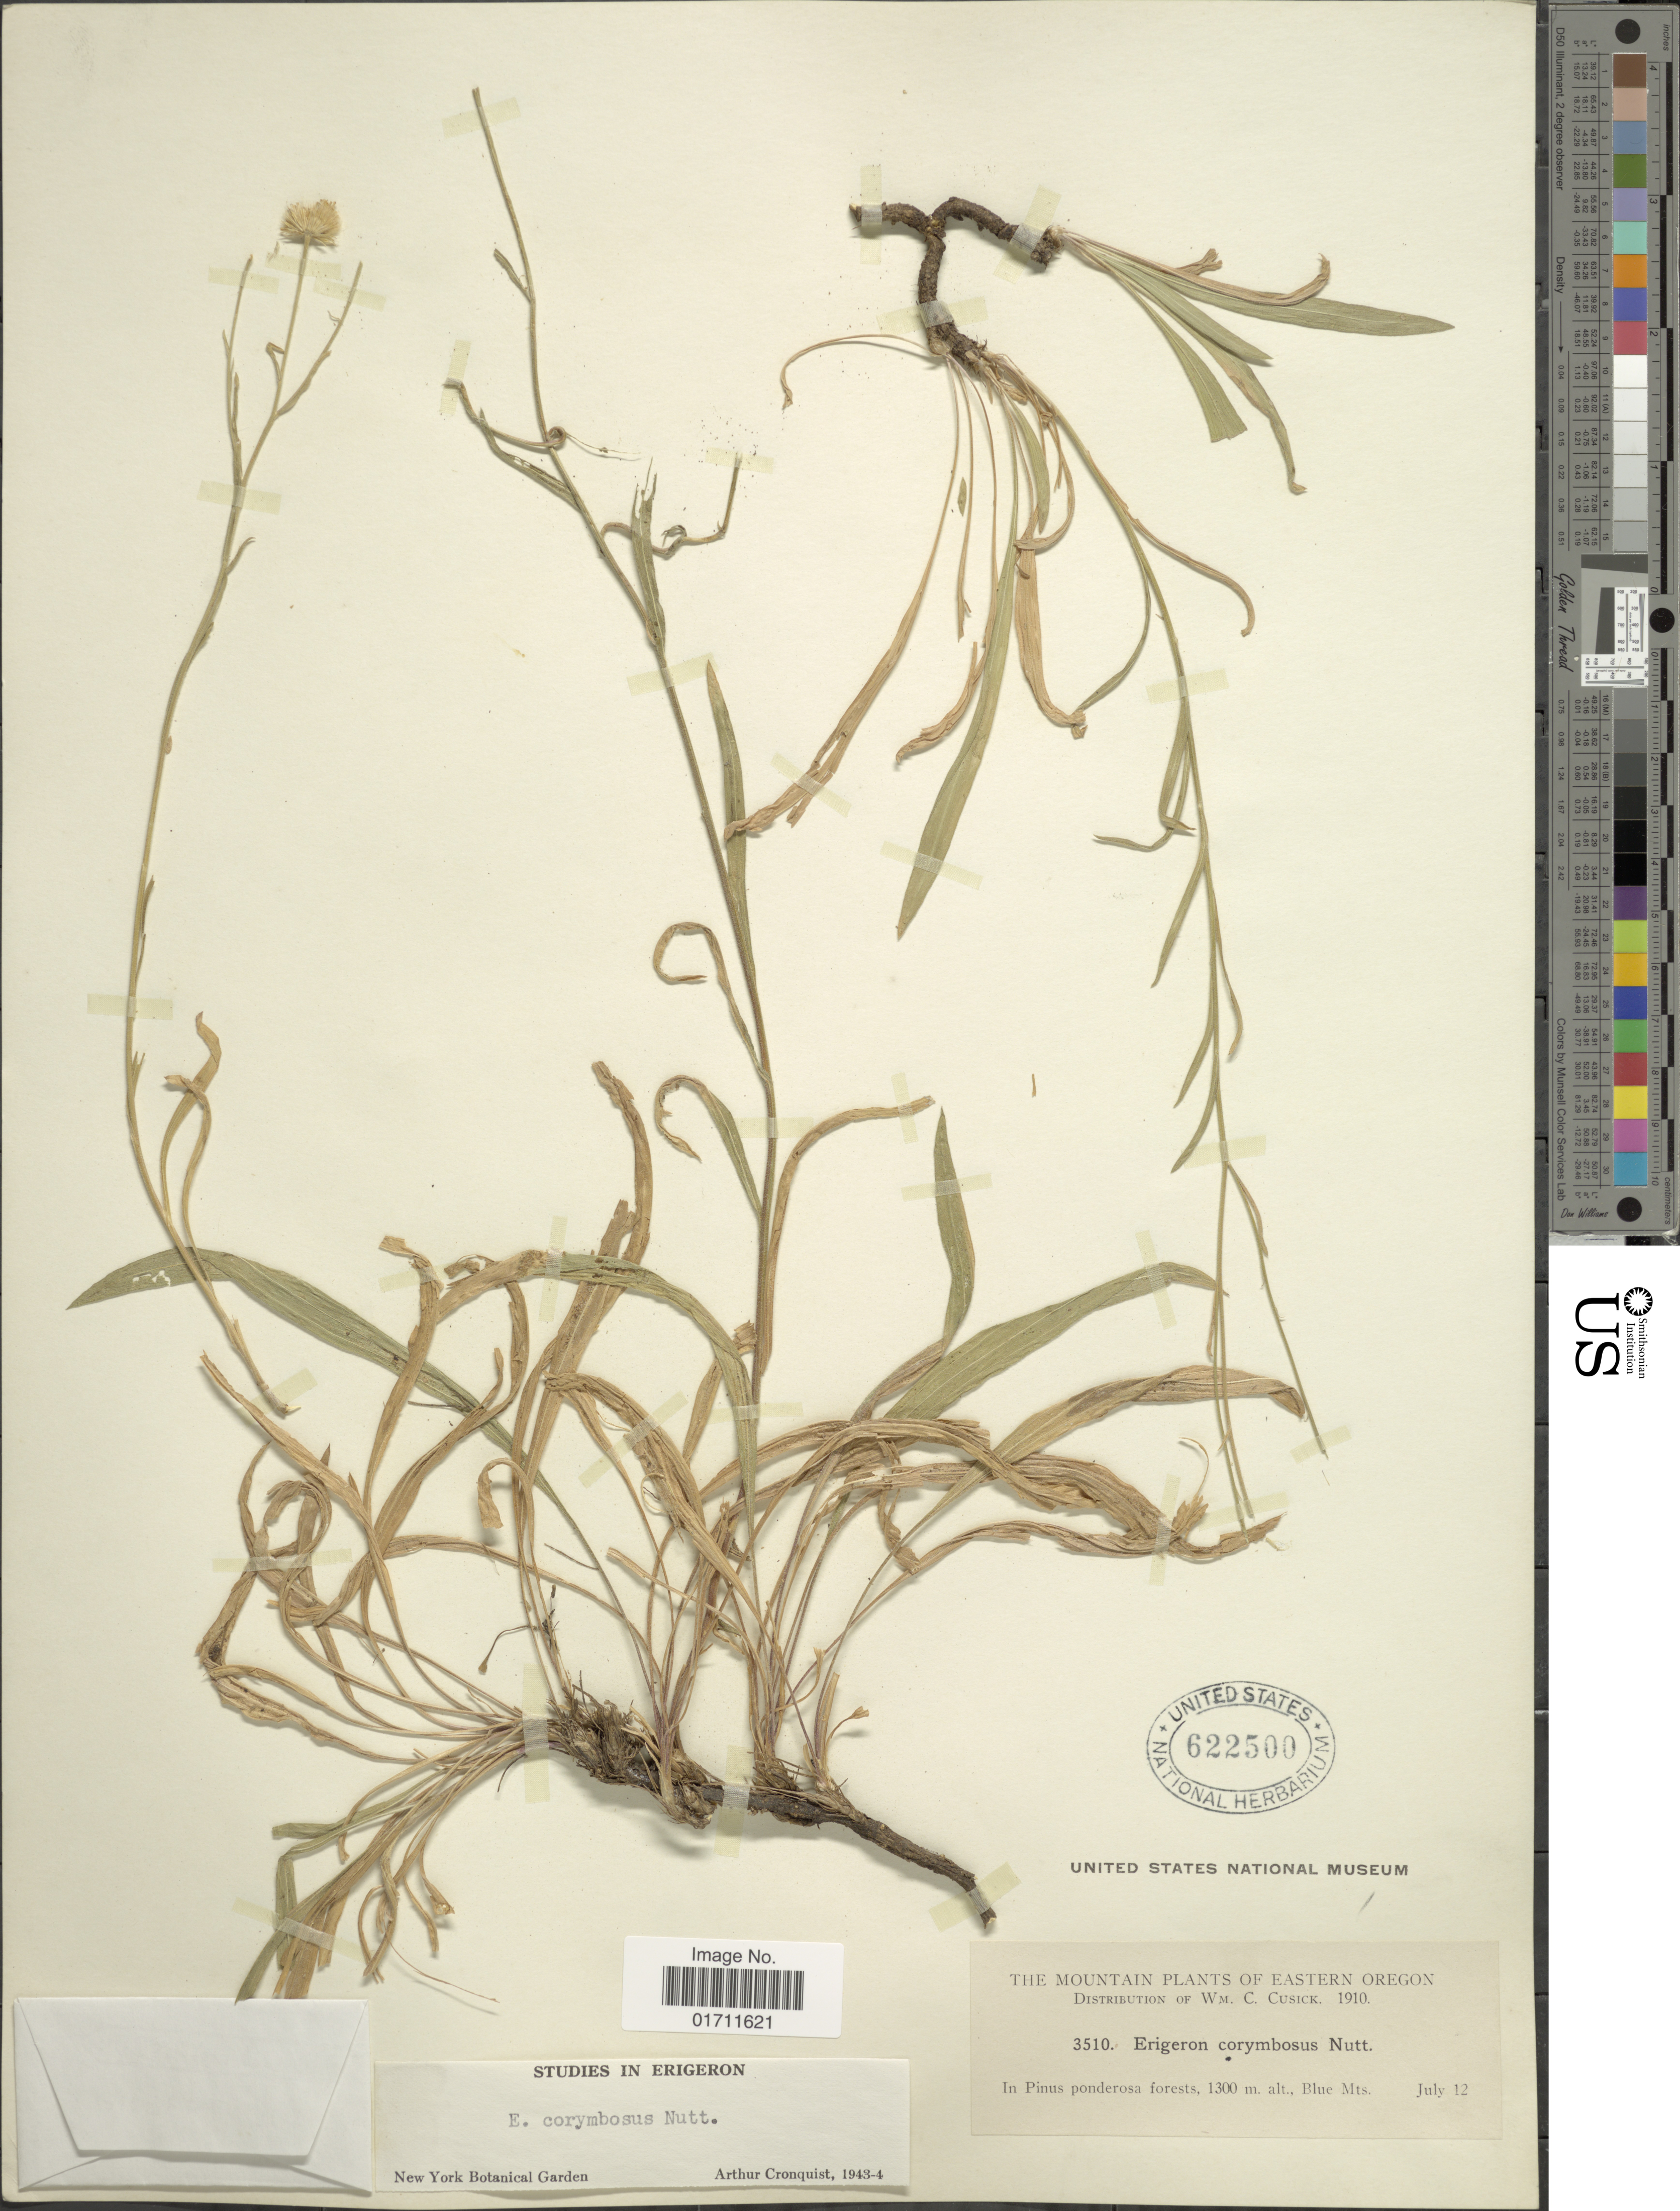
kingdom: Plantae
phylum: Tracheophyta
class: Magnoliopsida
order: Asterales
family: Asteraceae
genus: Erigeron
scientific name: Erigeron corymbosus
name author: Nutt.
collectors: W. C. Cusick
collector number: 3510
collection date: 1910-07-12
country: United States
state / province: Oregon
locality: The Mountains Plants of Eastern Oregon, In Pinus ponderosa forest, Blue Mts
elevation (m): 1300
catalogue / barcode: US 622500